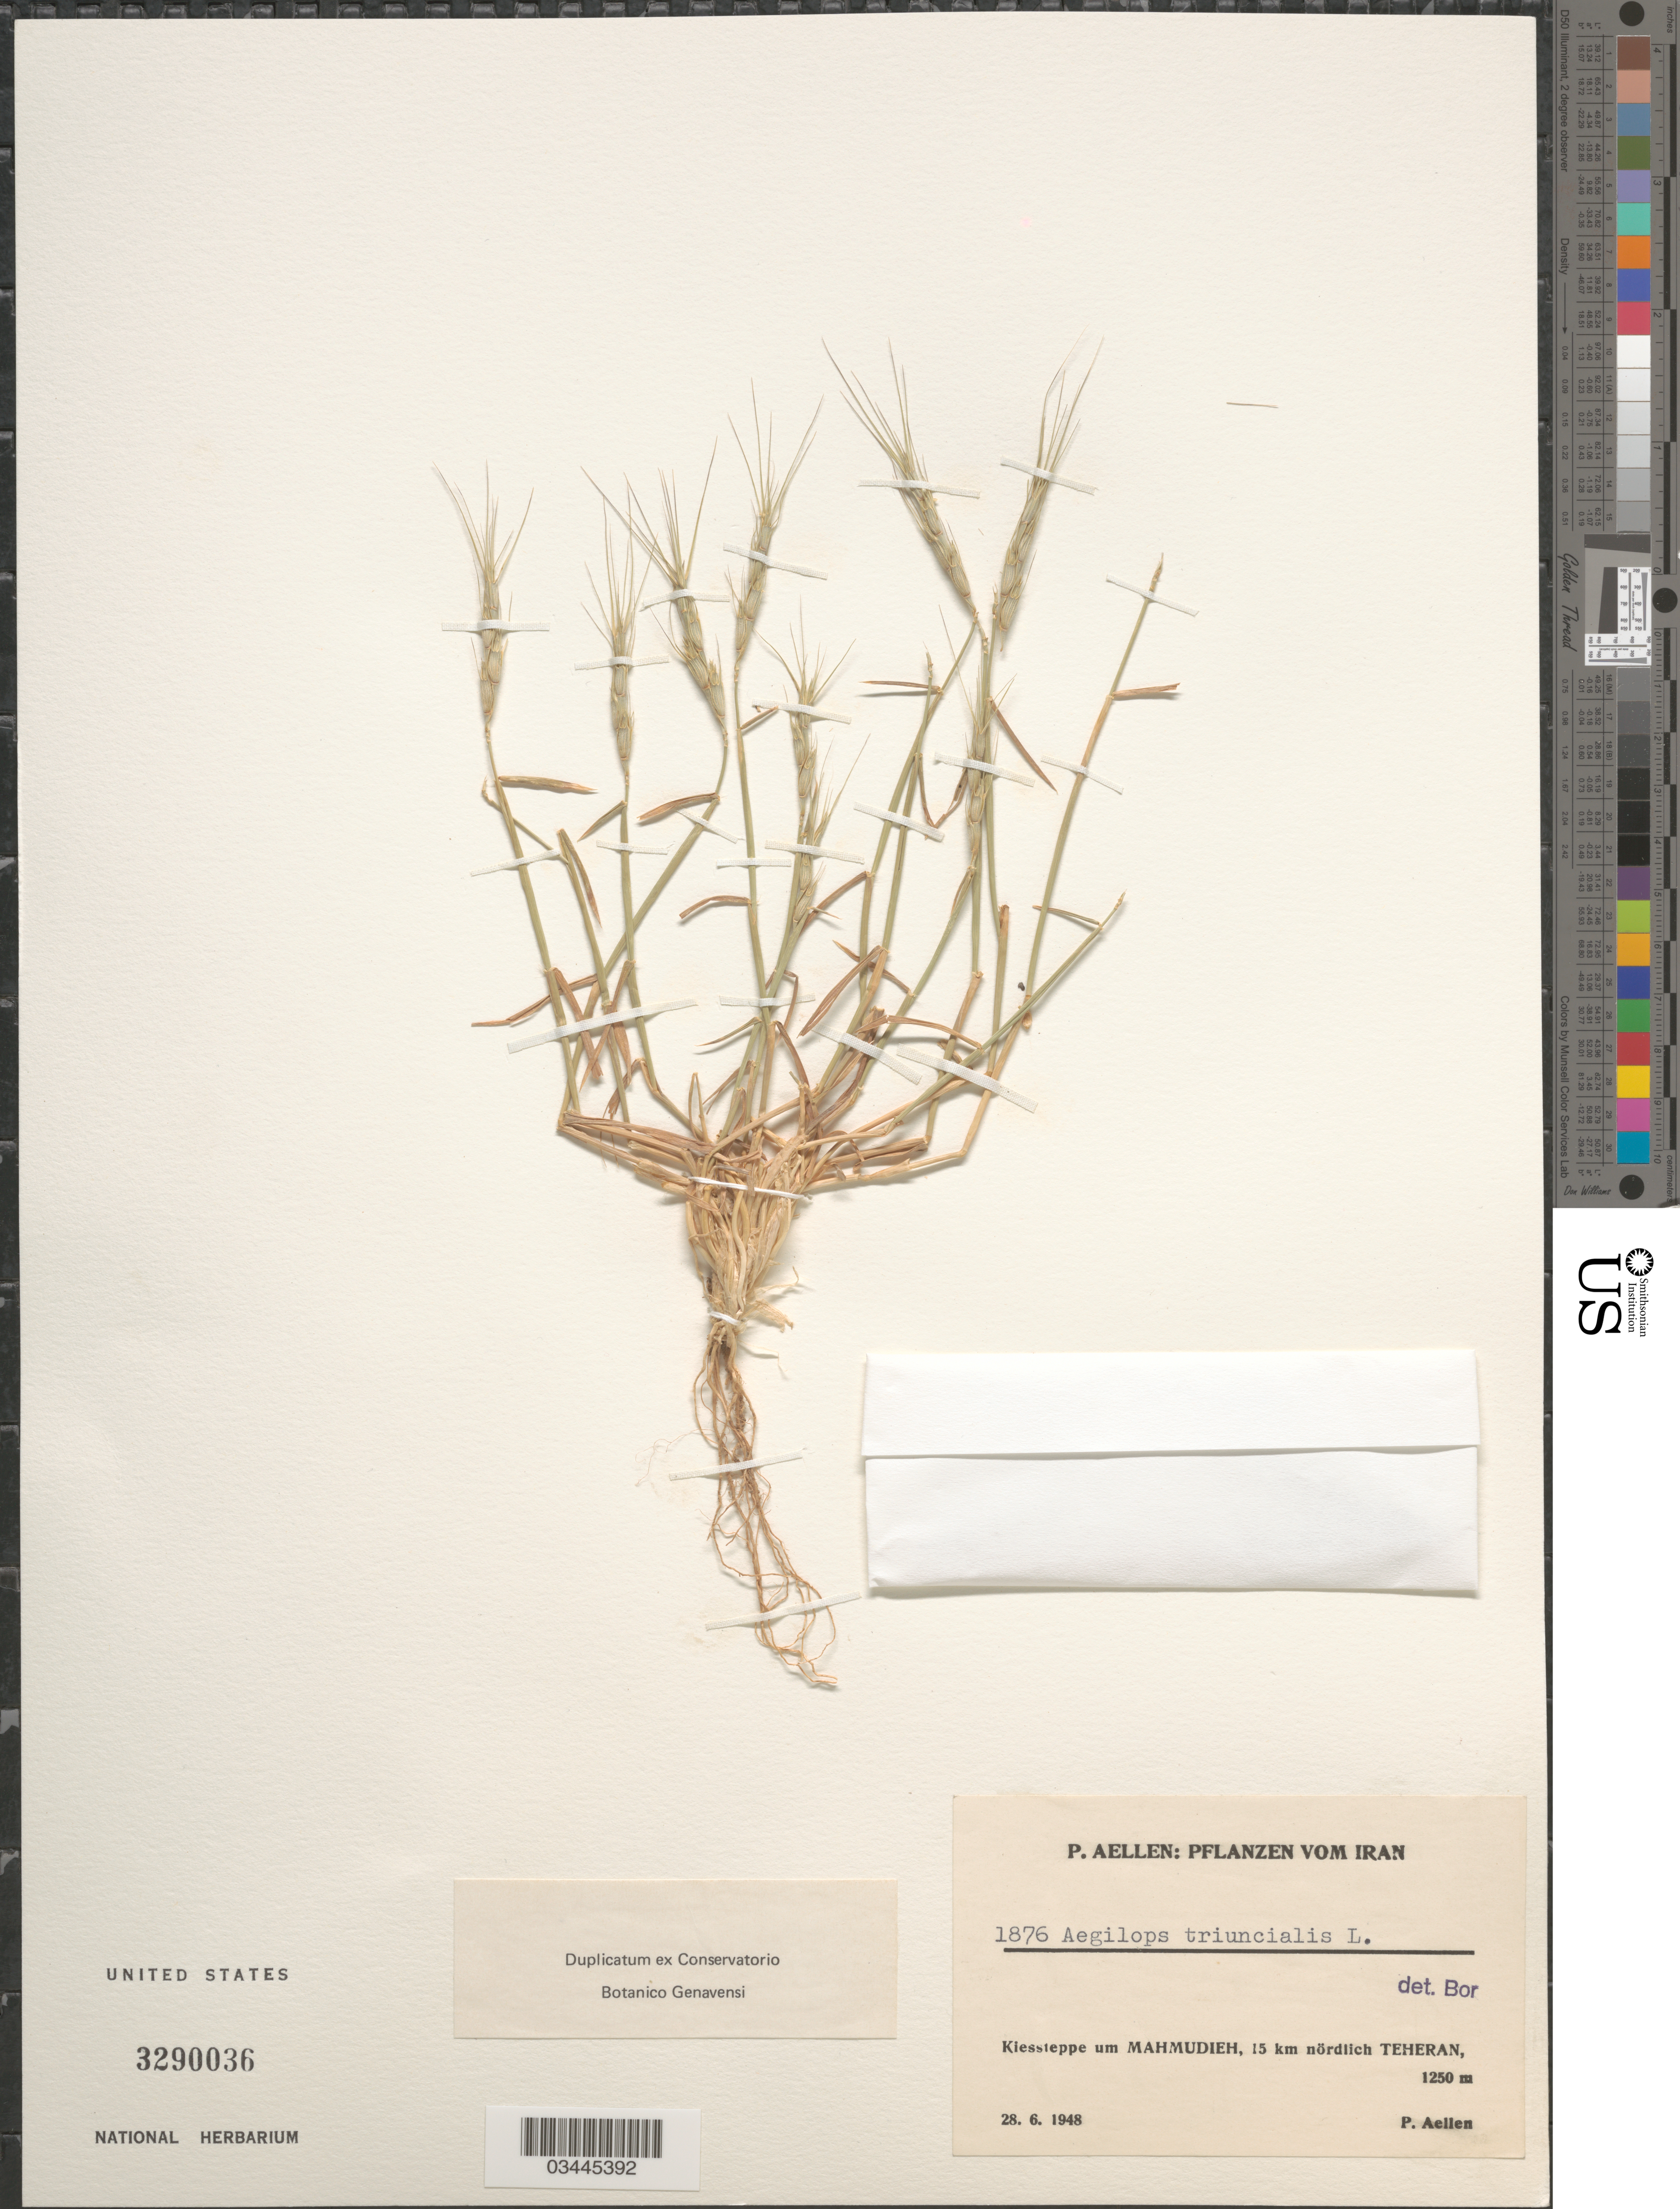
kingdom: Plantae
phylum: Tracheophyta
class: Liliopsida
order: Poales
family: Poaceae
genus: Aegilops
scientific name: Aegilops triuncialis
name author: L.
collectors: P. Aellen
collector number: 1876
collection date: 1948-06-28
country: Iran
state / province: Tehran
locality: Kiessteppe um Mahmudieh, 15 km nördlich Teheran.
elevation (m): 1250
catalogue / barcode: US 3290036